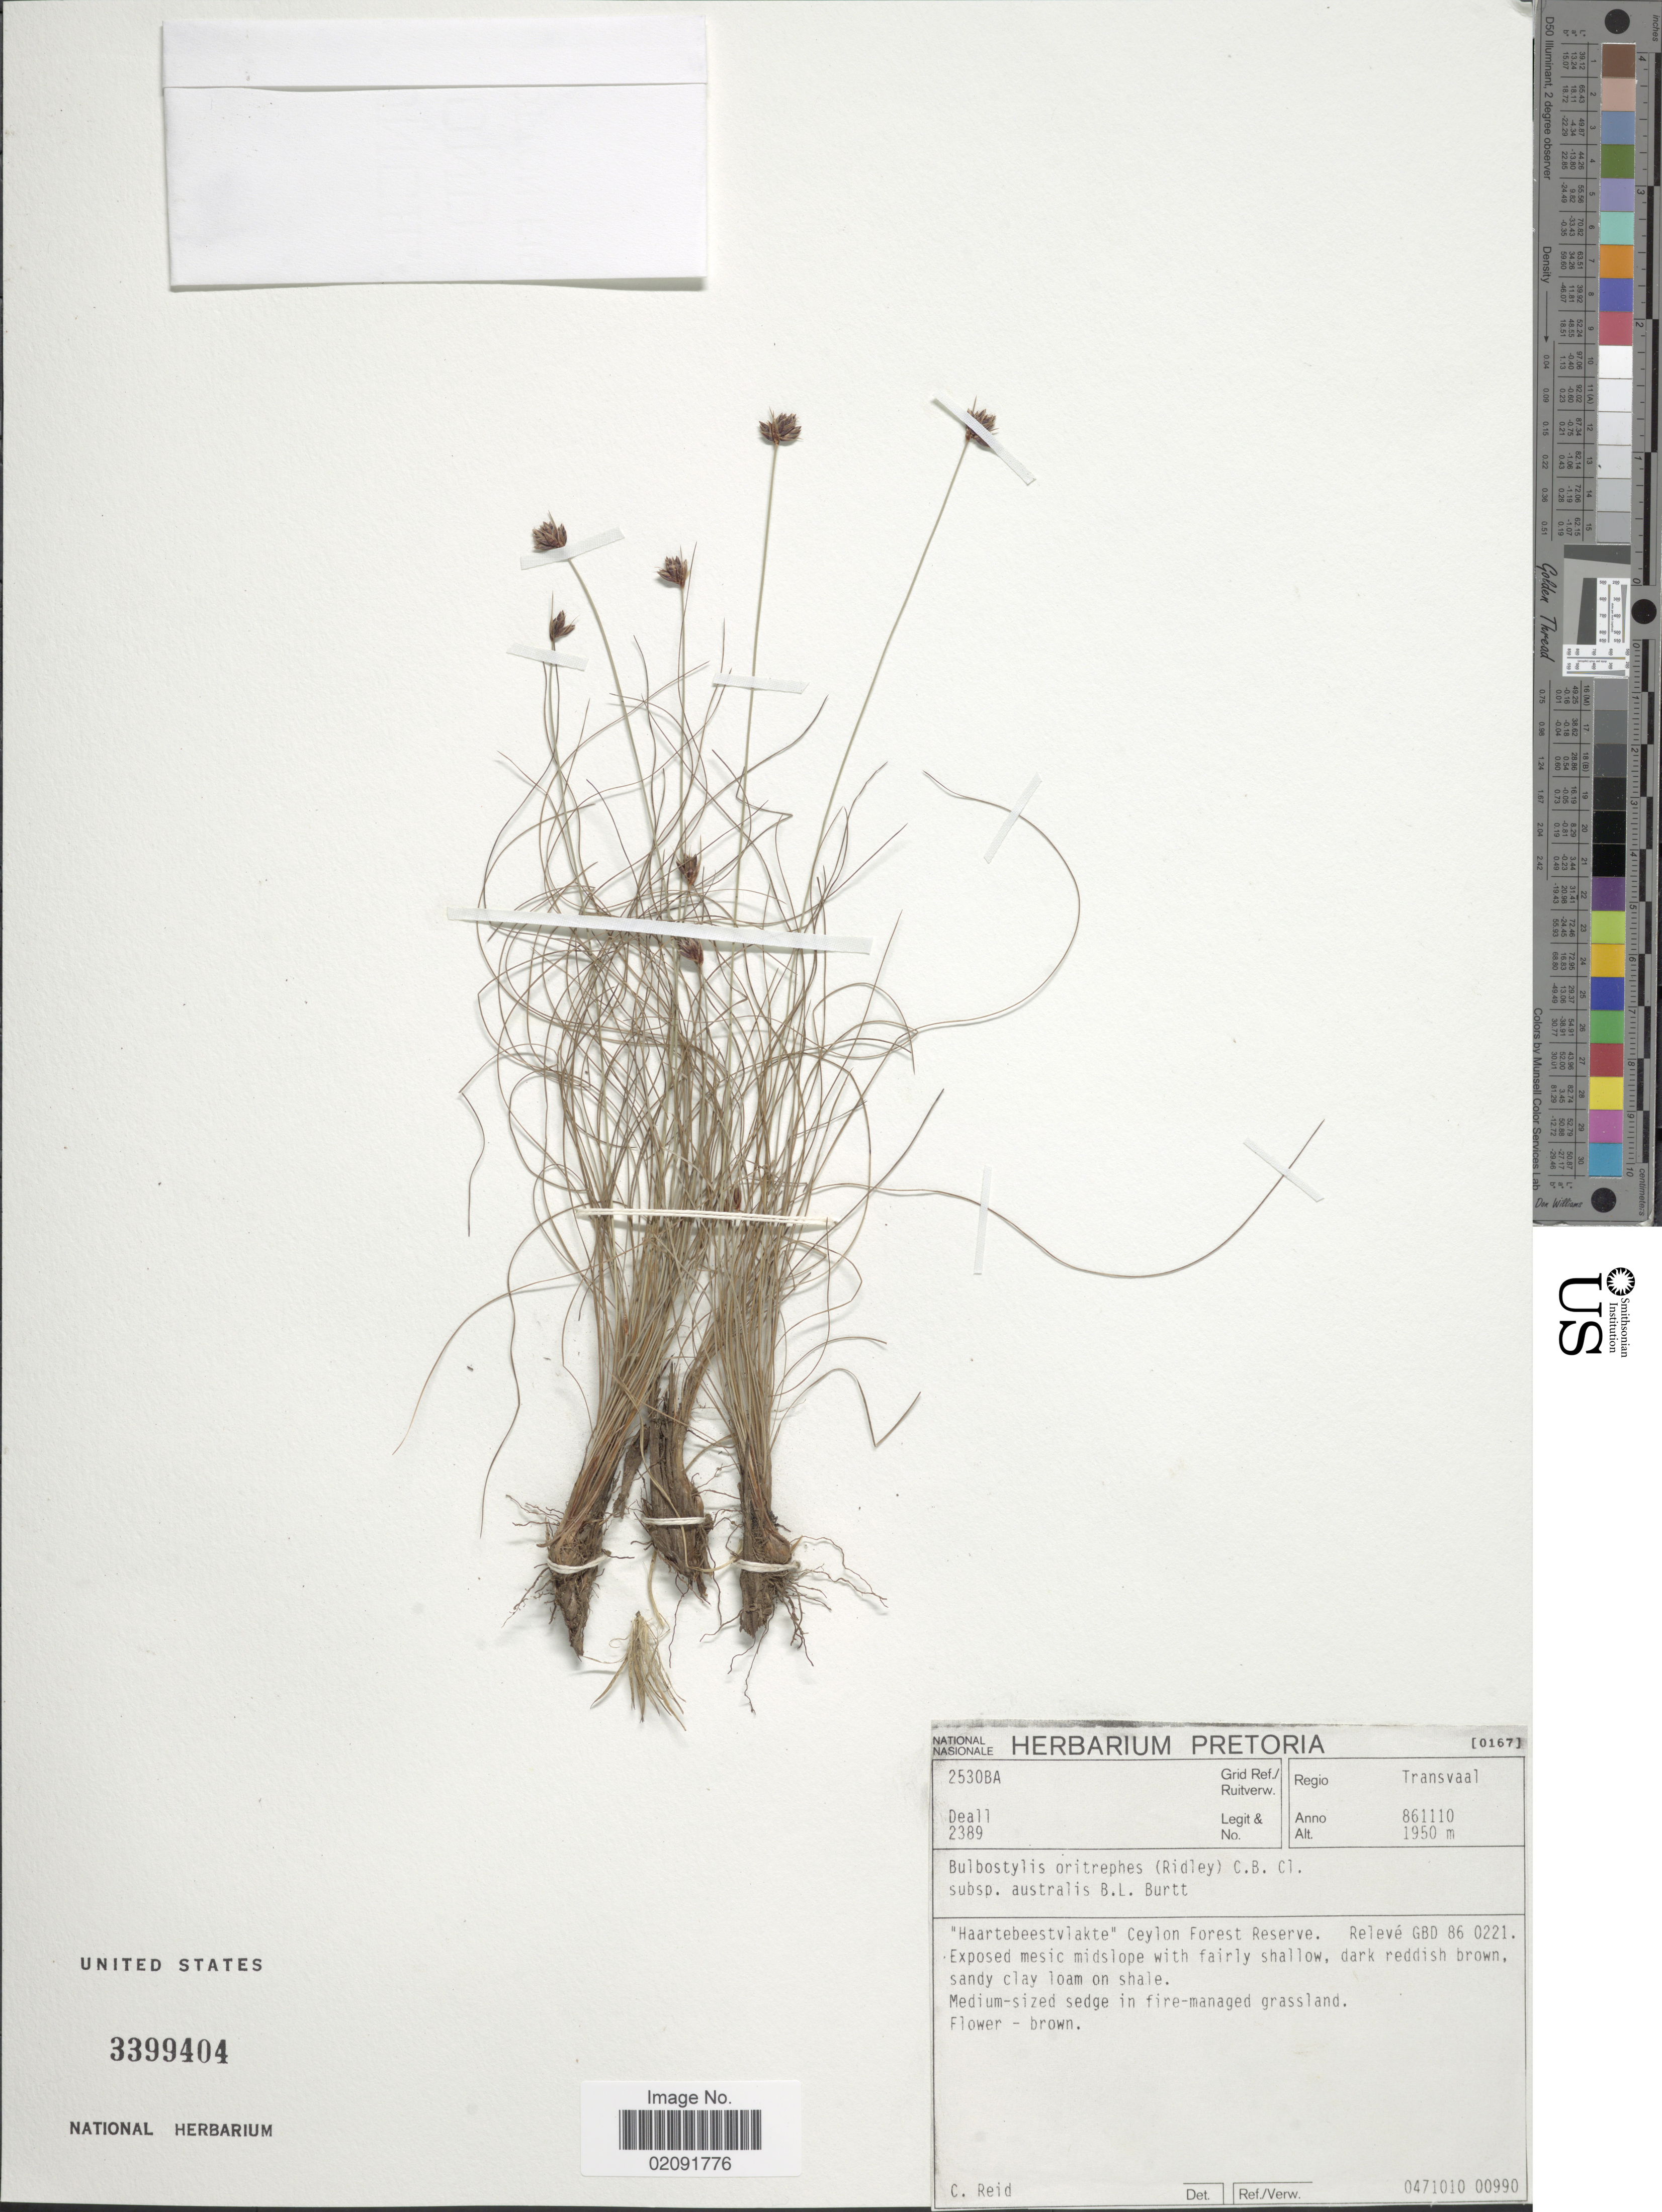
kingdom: Plantae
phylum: Tracheophyta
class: Liliopsida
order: Poales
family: Cyperaceae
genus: Bulbostylis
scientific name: Bulbostylis oritrephes subsp. australis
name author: B.L. Burtt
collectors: Deall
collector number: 2389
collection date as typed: Transcribed d/m/y: 10/11/86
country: South Africa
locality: Regio Transvaal. "Hartebeest Vlakte" Ceylon Forest Reserve. Relevé GBD 86 0221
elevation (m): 1950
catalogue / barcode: US 3399404